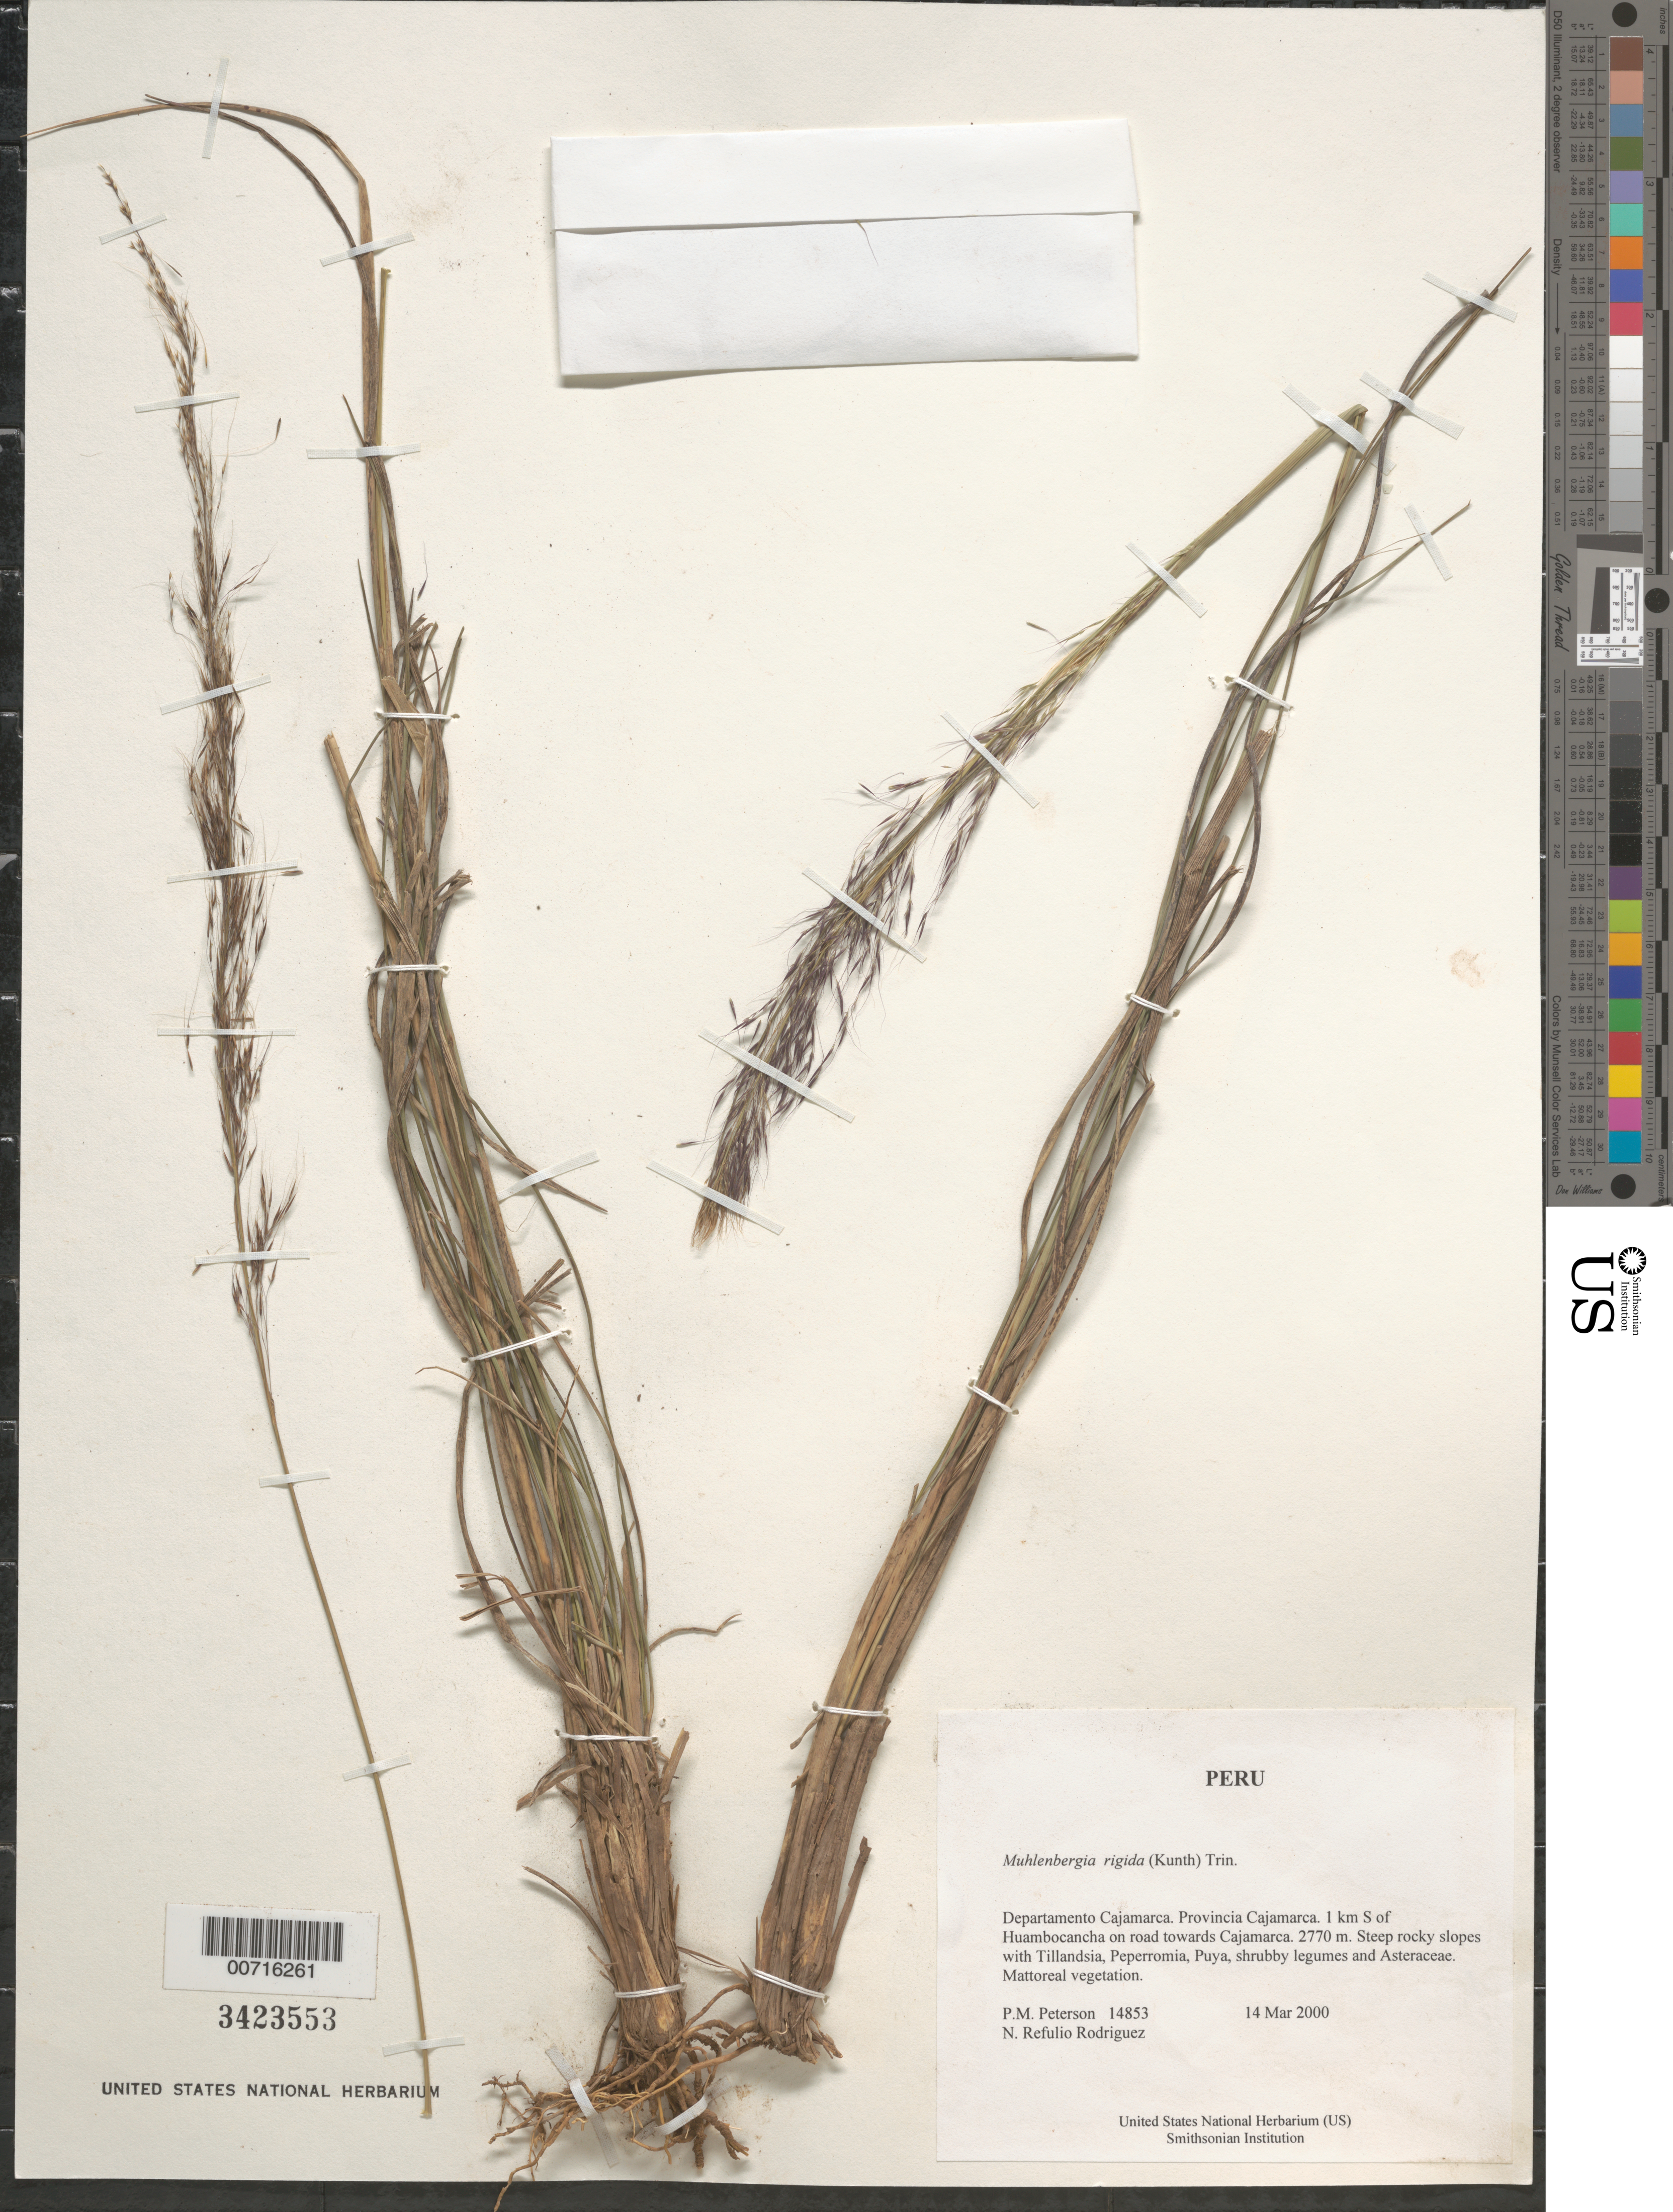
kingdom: Plantae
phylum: Tracheophyta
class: Liliopsida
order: Poales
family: Poaceae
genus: Muhlenbergia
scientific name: Muhlenbergia rigida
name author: (Kunth) Kunth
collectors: P. M. Peterson & N. Refulio-Rodríguez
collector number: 14853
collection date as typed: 14 Mar 2000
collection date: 2000-03-14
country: Peru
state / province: Cajamarca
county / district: Cajamarca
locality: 1 km S of Huambocancha on road towards Cajamarca.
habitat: Steep rocky slopes with Tillandsia, Peperromia, Puya, shruby legumes and Asteraceae. Mattoreal vegetation.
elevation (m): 2770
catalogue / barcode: US 3423553